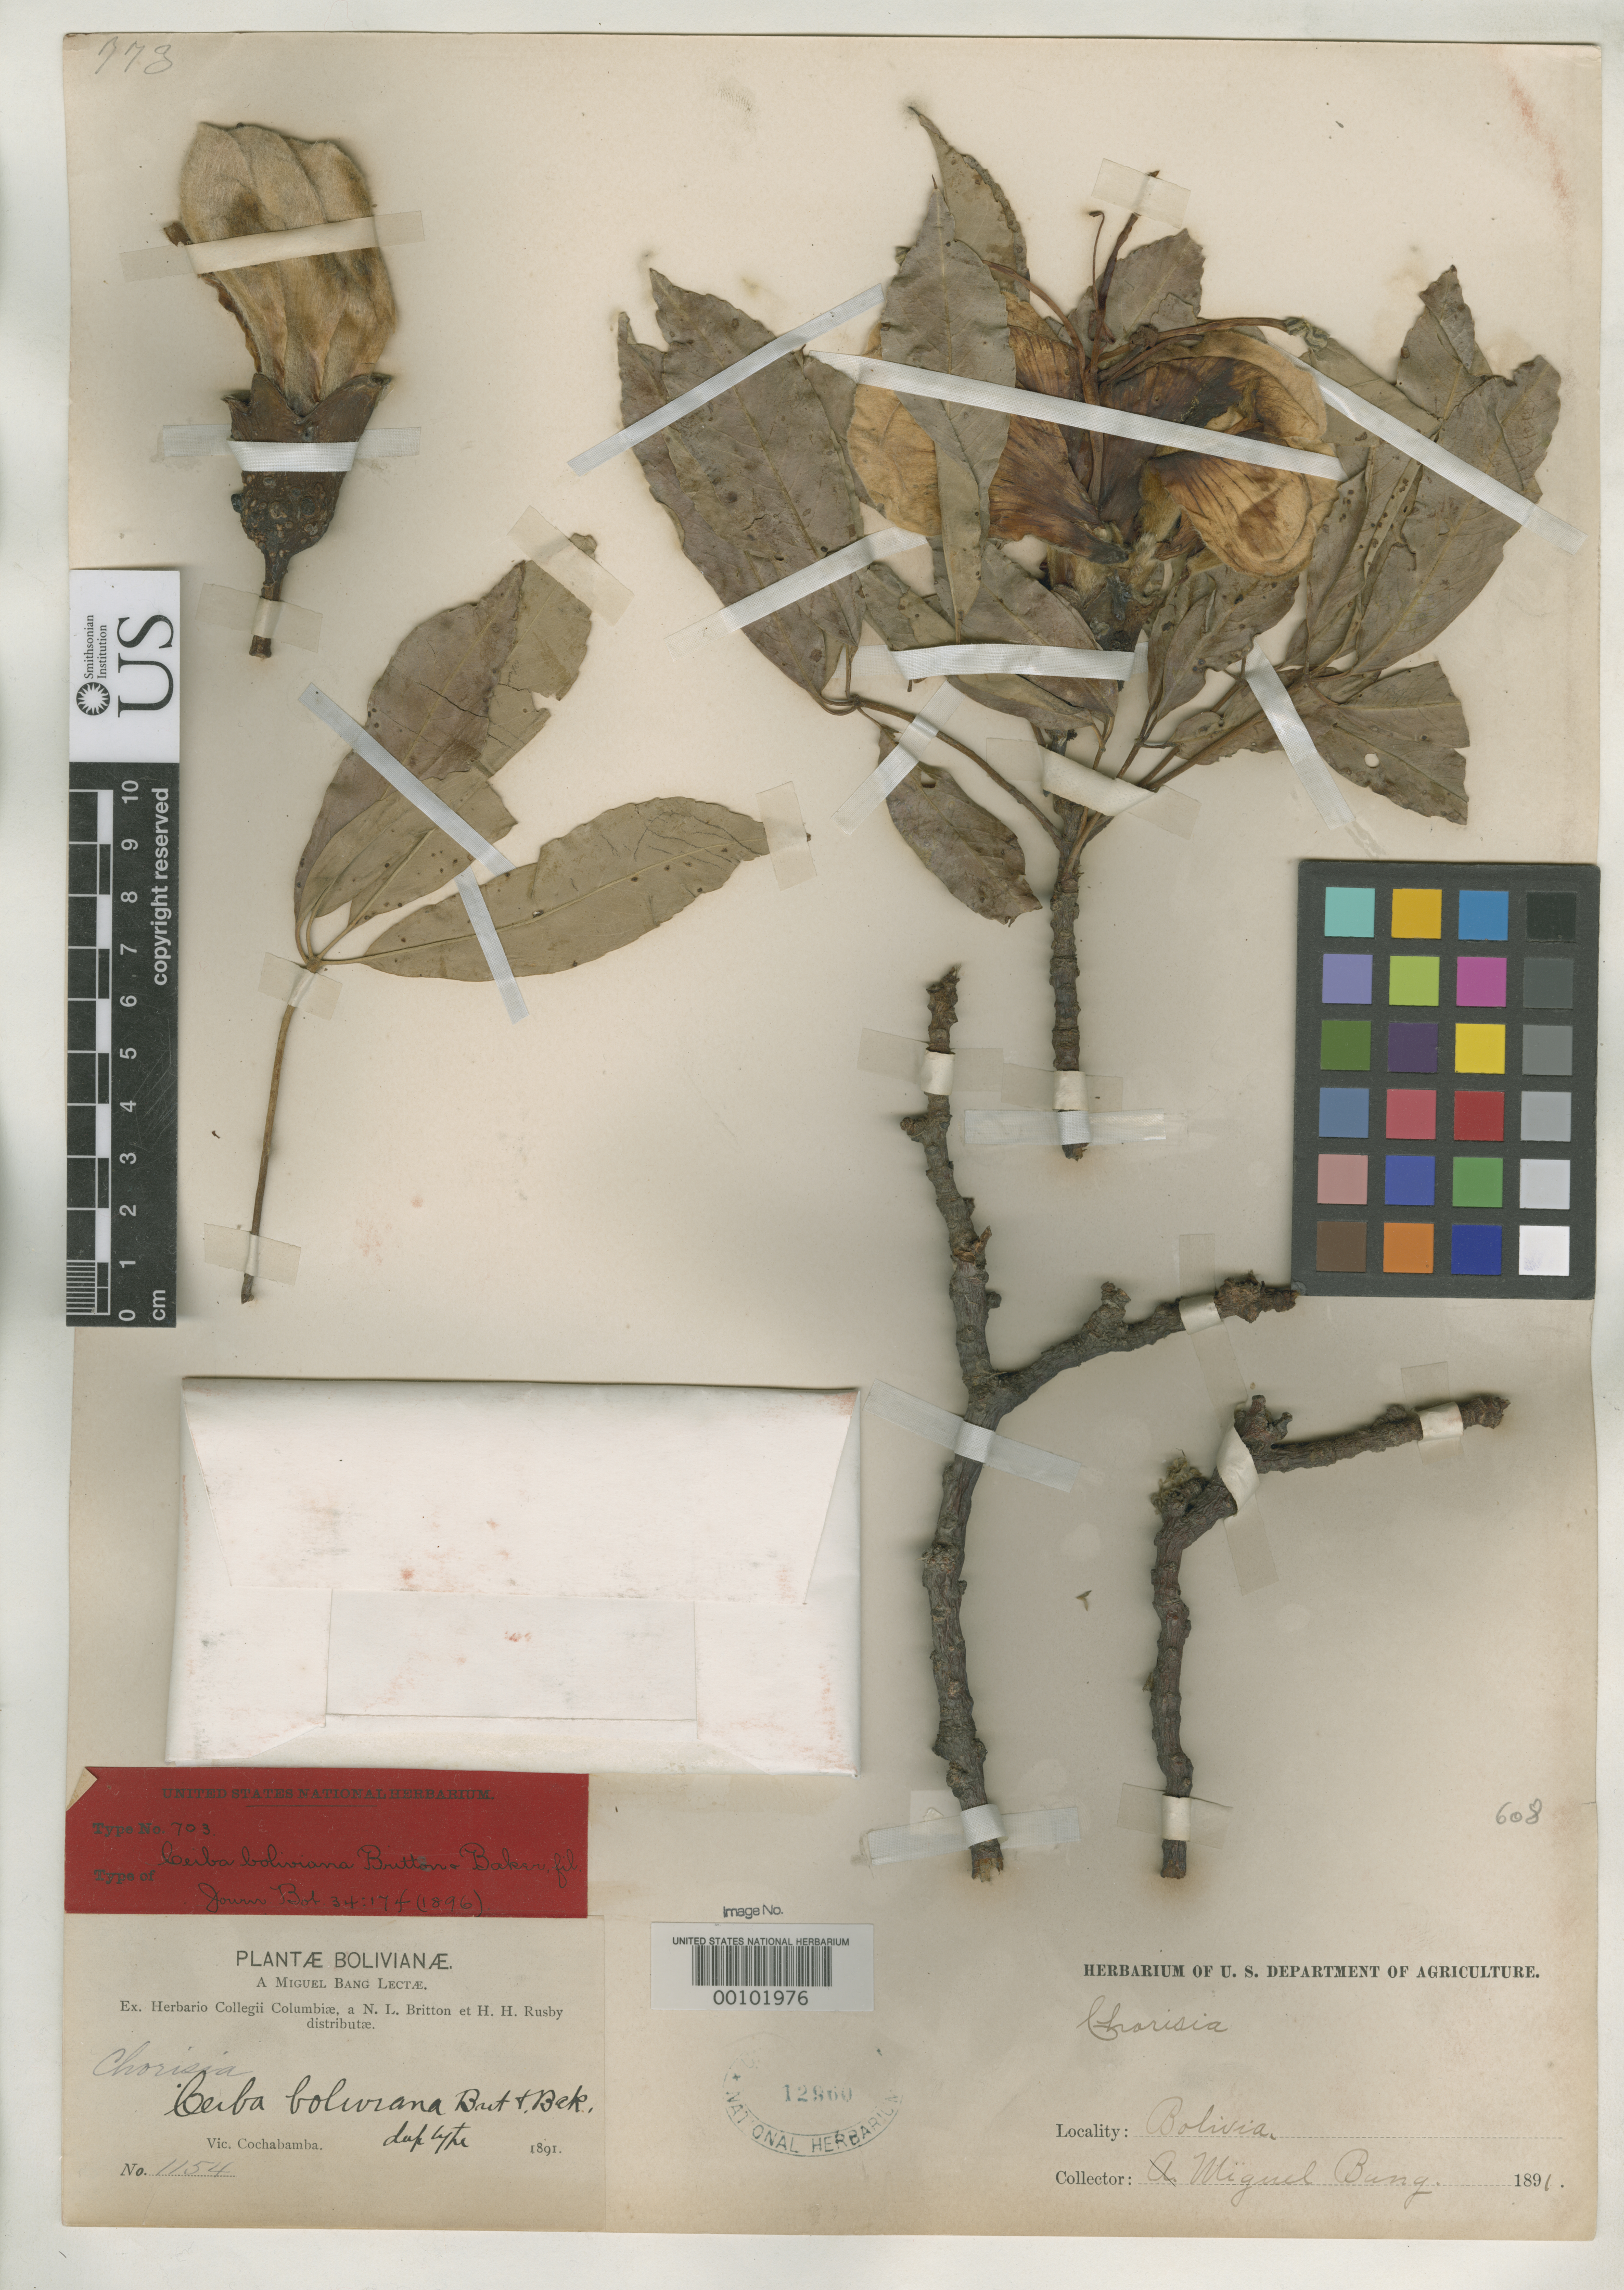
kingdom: Plantae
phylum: Tracheophyta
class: Magnoliopsida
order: Malvales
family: Malvaceae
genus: Ceiba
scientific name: Ceiba boliviana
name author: Britten & Baker f.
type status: Isolectotype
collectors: M. Bang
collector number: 1154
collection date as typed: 1891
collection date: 1891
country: Bolivia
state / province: Cochabamba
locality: Vic. Cochabamba.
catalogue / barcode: US 12960